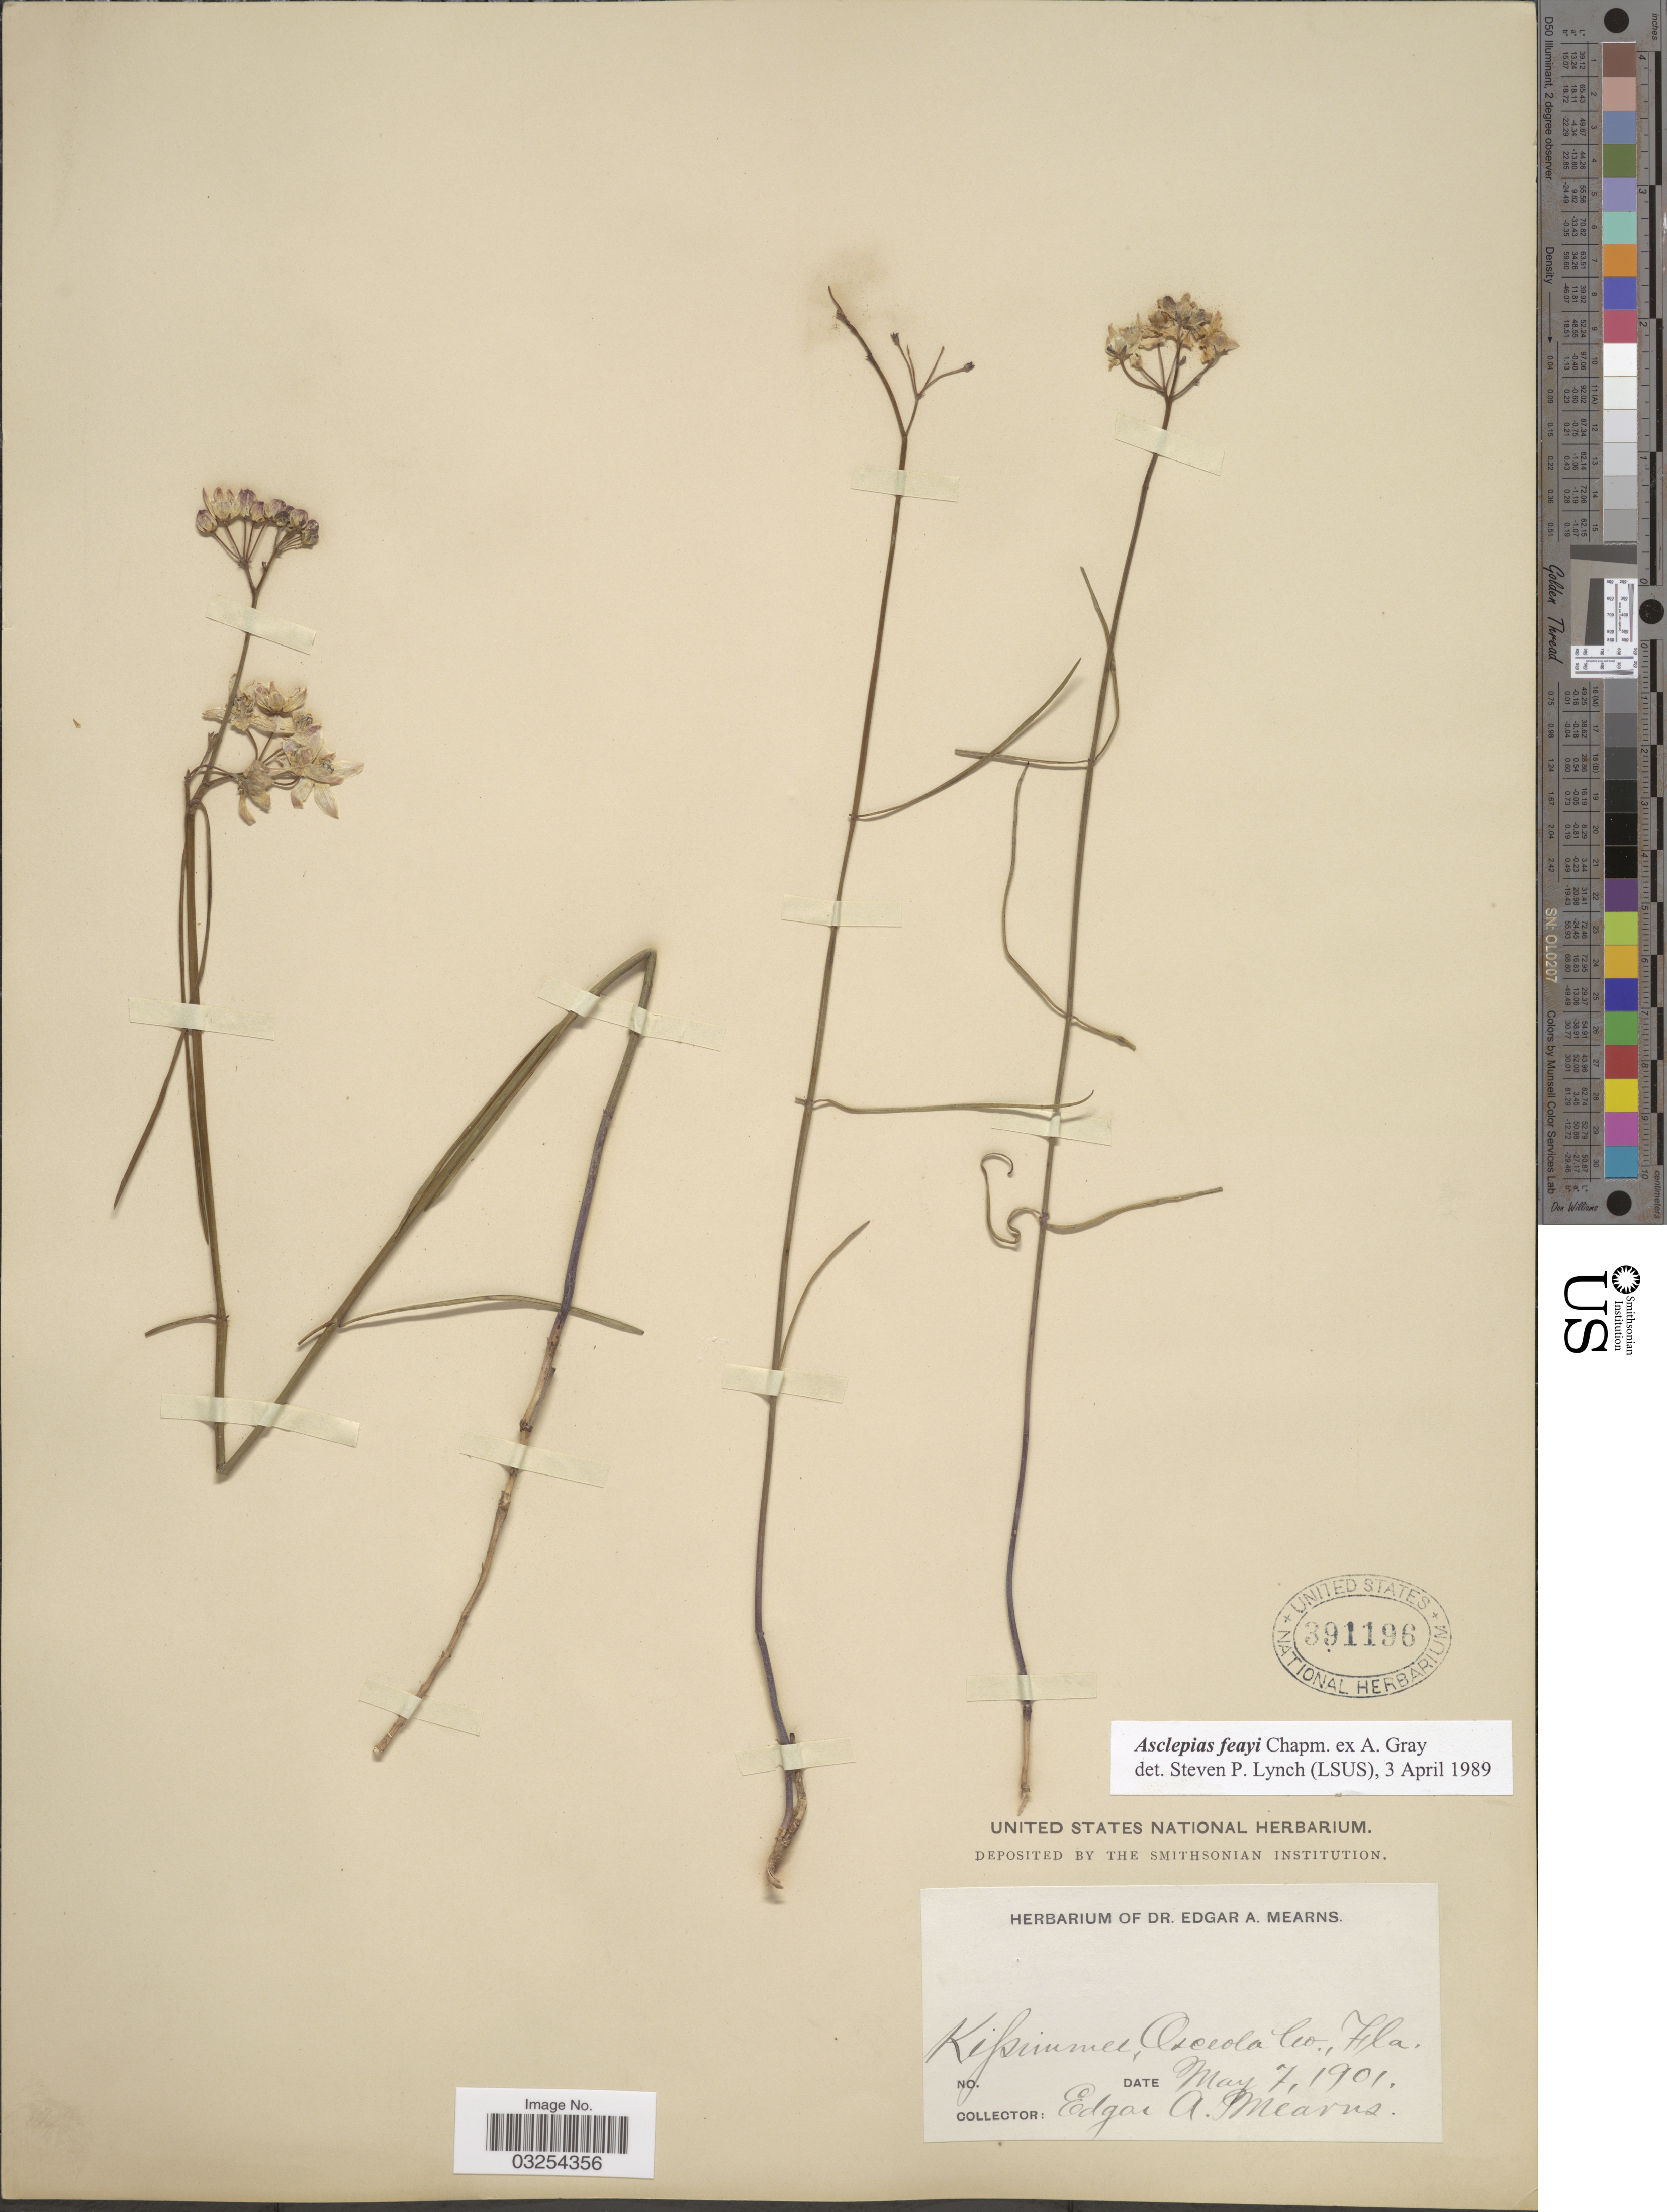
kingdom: Plantae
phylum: Tracheophyta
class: Magnoliopsida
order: Gentianales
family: Apocynaceae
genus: Asclepias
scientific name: Asclepias feayi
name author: Chapm. ex A. Gray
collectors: E. A. Mearns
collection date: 1901-05-07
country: United States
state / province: Florida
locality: Kissimmee, Osceola Co.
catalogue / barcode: US 391196